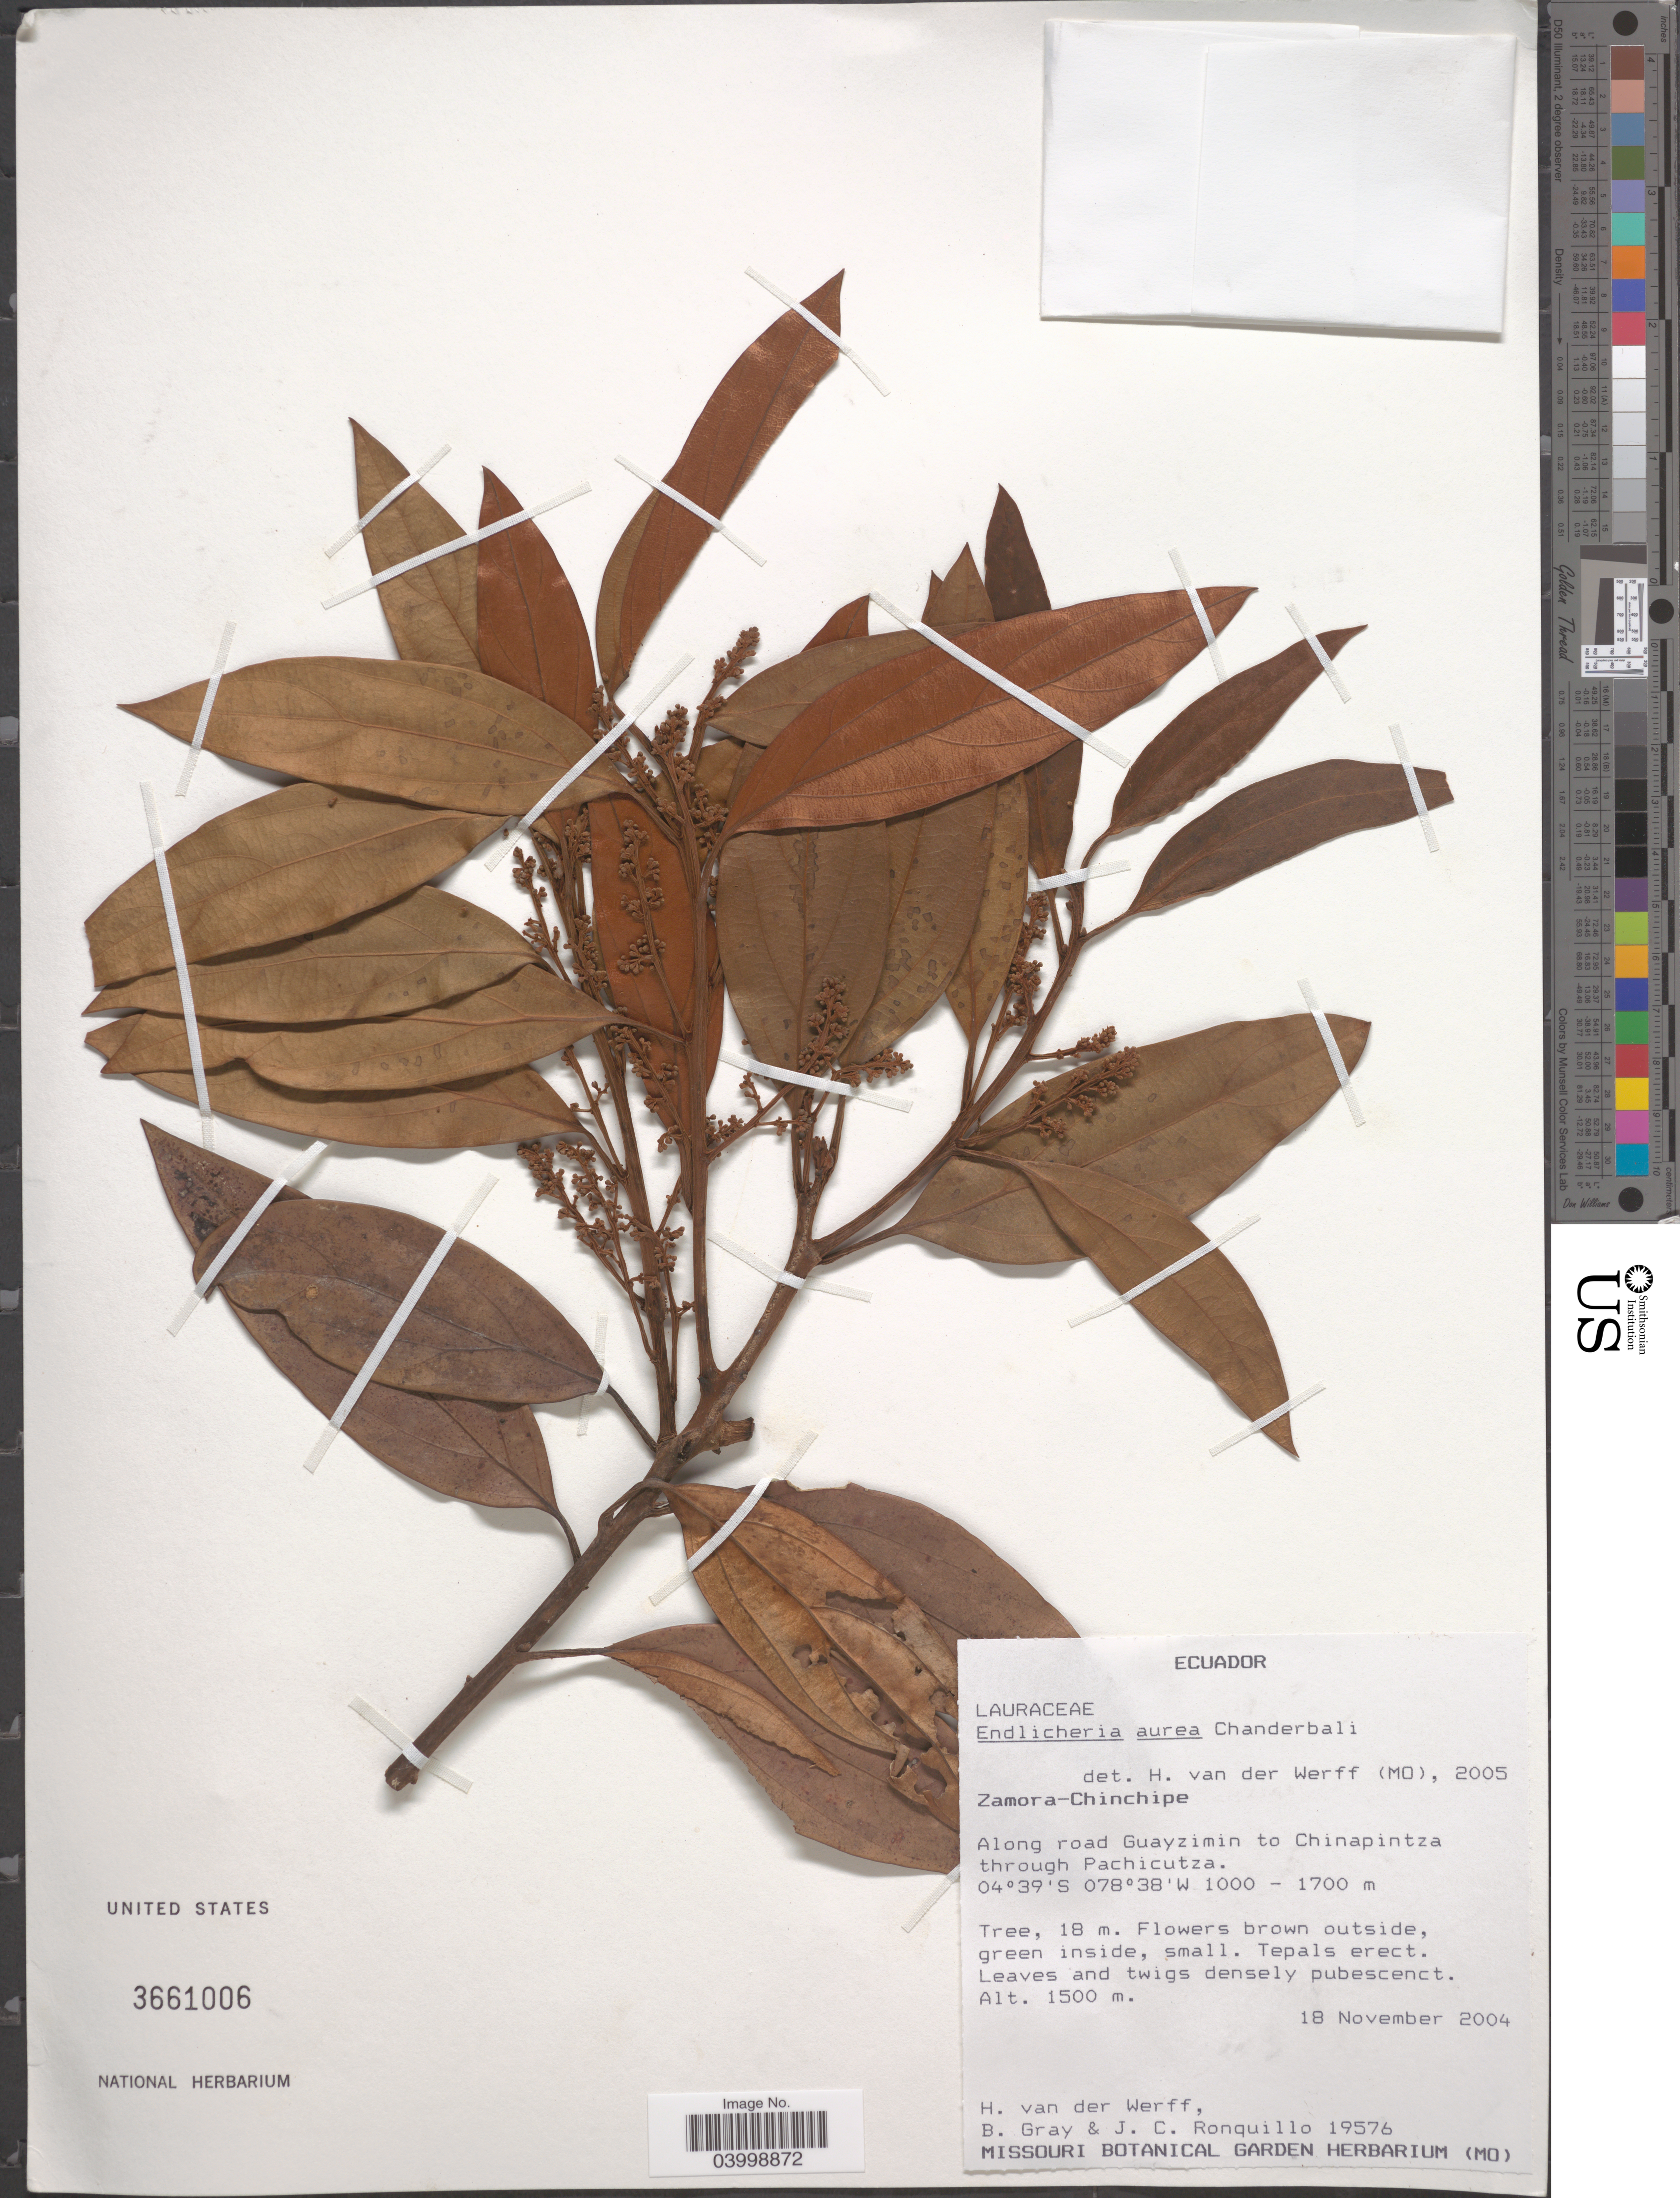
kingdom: Plantae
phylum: Tracheophyta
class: Magnoliopsida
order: Laurales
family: Lauraceae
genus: Endlicheria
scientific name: Endlicheria aurea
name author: Chanderb.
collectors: H. van der Werff, B. Gray & J. Ronquillo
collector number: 19576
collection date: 2004-11-18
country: Ecuador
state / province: Zamora-Chinchipe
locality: Along road Guayzimin to Chinapintza through Pachicutza.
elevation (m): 1000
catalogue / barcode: US 3661006